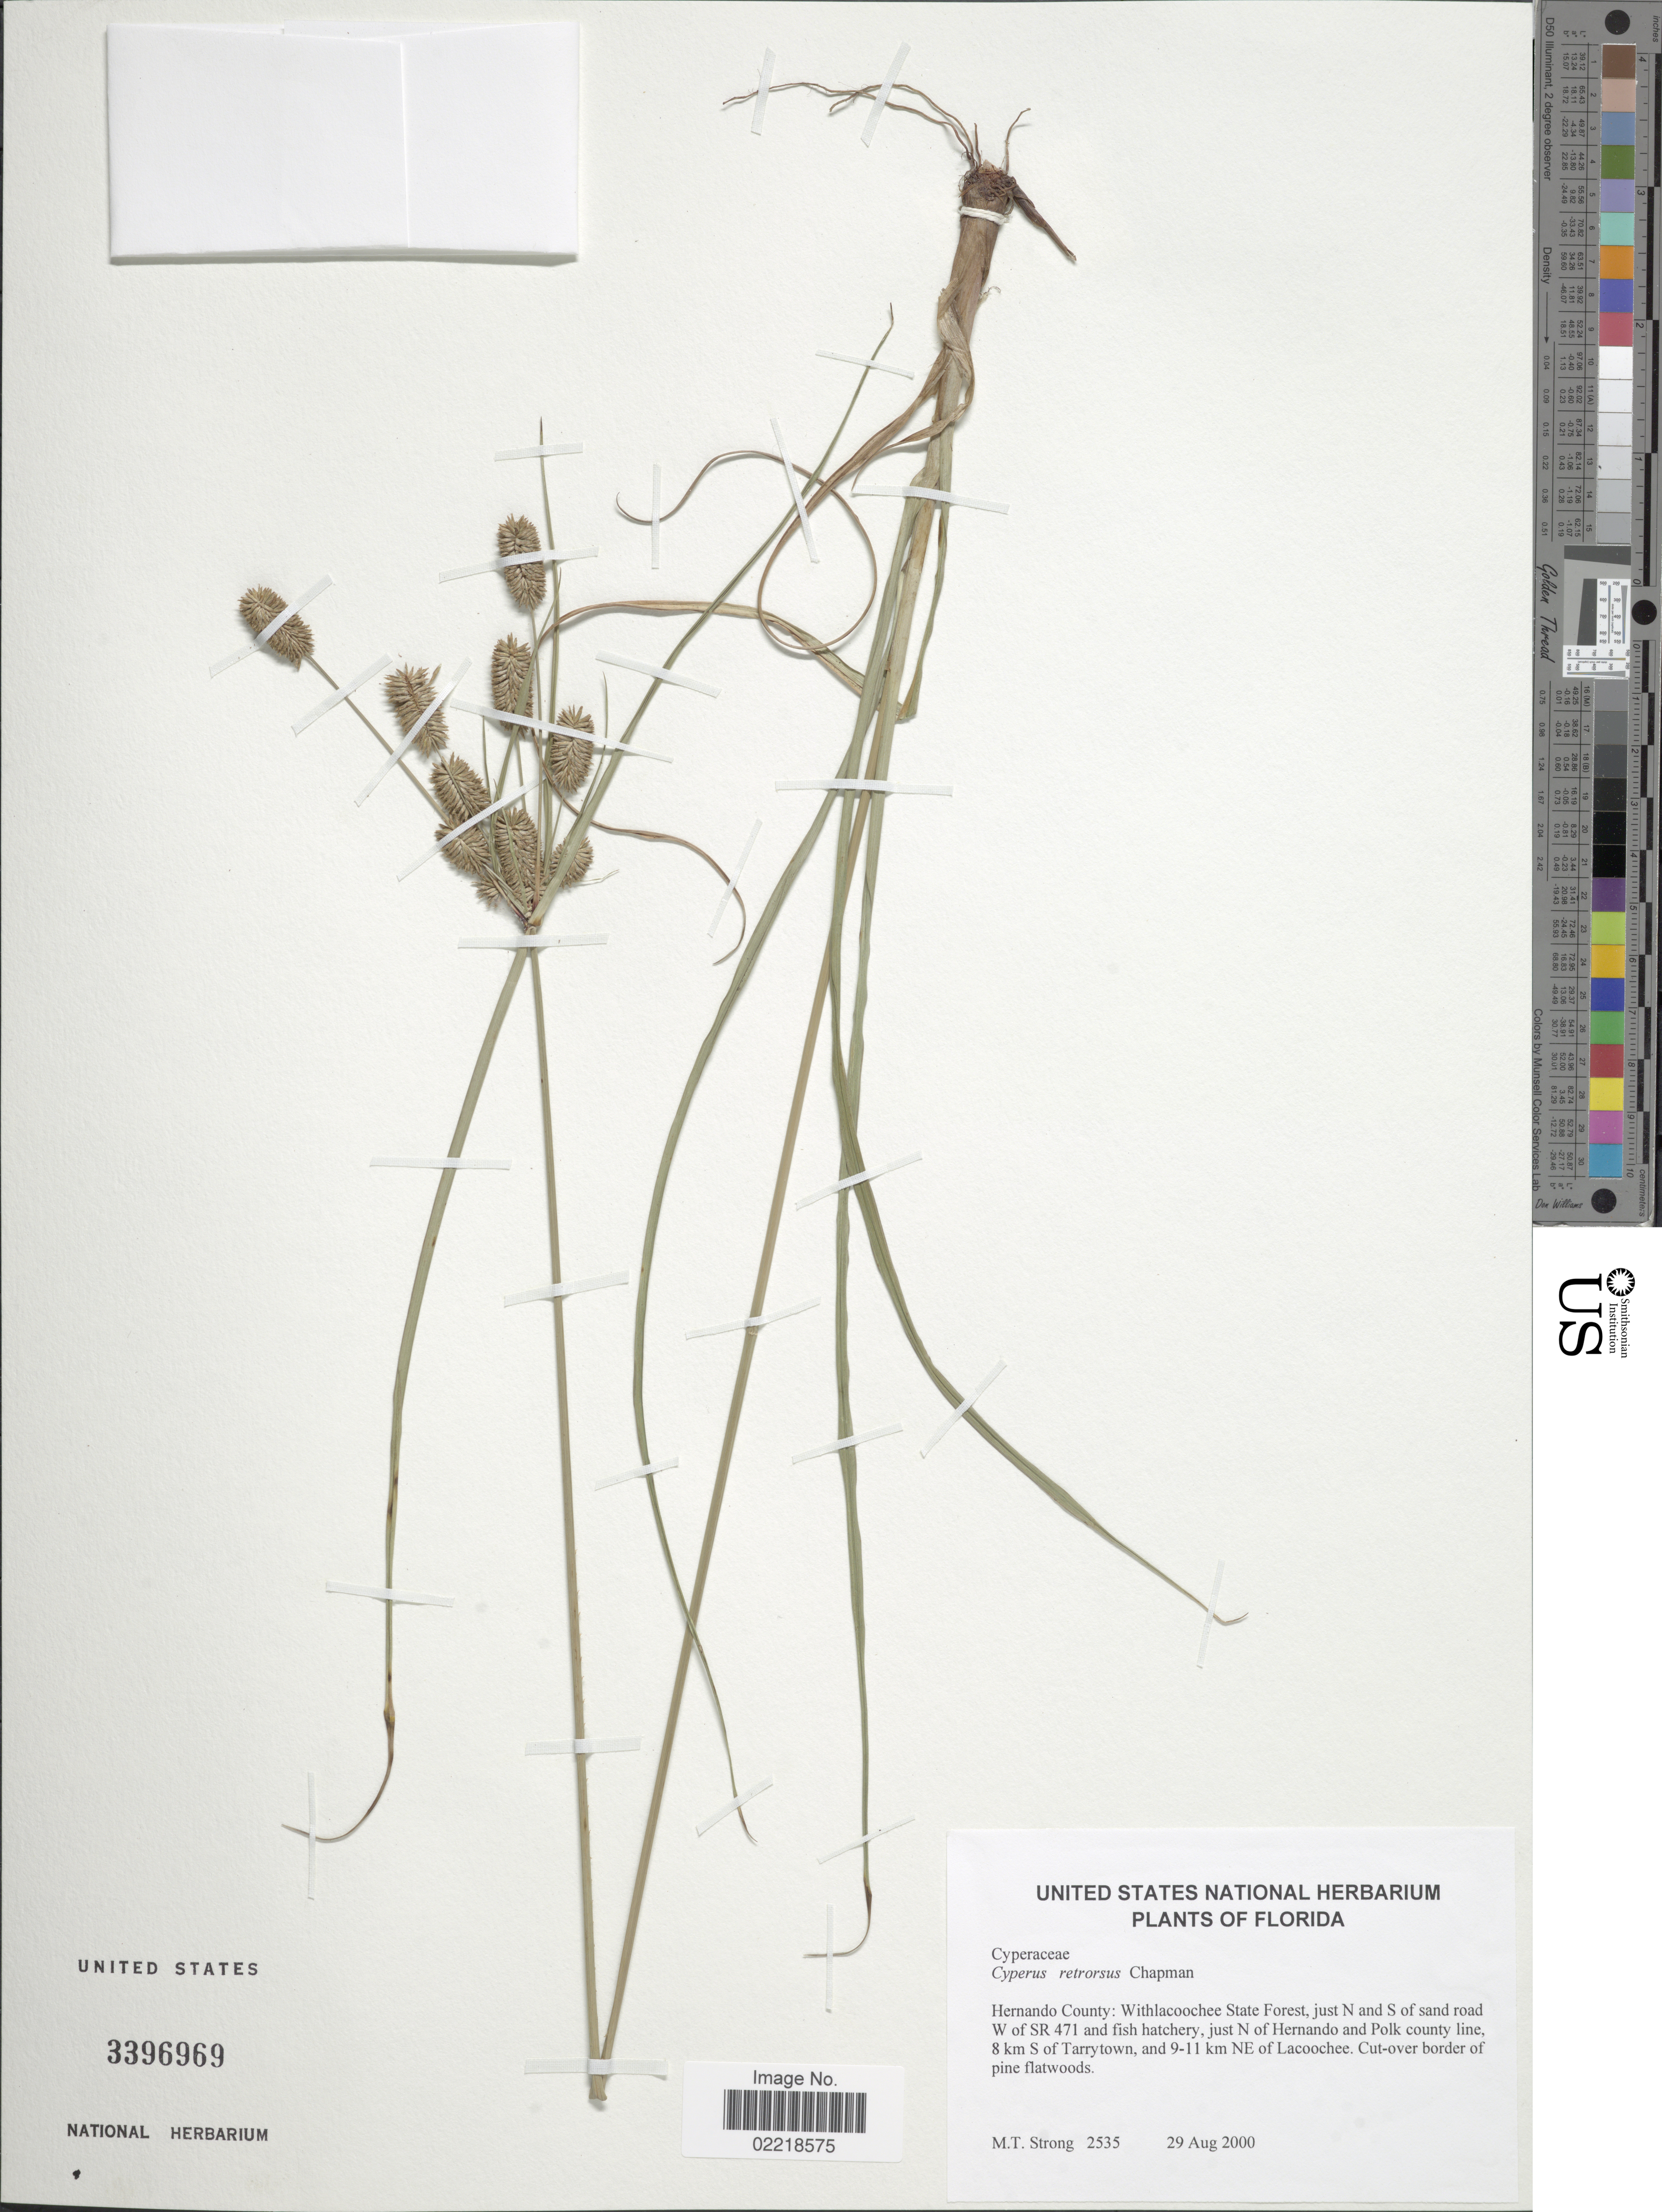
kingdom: Plantae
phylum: Tracheophyta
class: Liliopsida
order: Poales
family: Cyperaceae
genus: Cyperus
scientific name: Cyperus retrorsus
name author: Chapm.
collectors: M. T. Strong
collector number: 2535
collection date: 2000-08-29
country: United States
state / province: Florida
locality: Hernando County: Withlacoochee State Forest, just N and S of sand road W of SR 471 and fish hatchery, just N of Hernando and Polk county line, 8 km S of Tarrytown, and 9-11 km NE of Lacoochee, cut-over border of pine flatwoods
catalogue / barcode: US 3396969